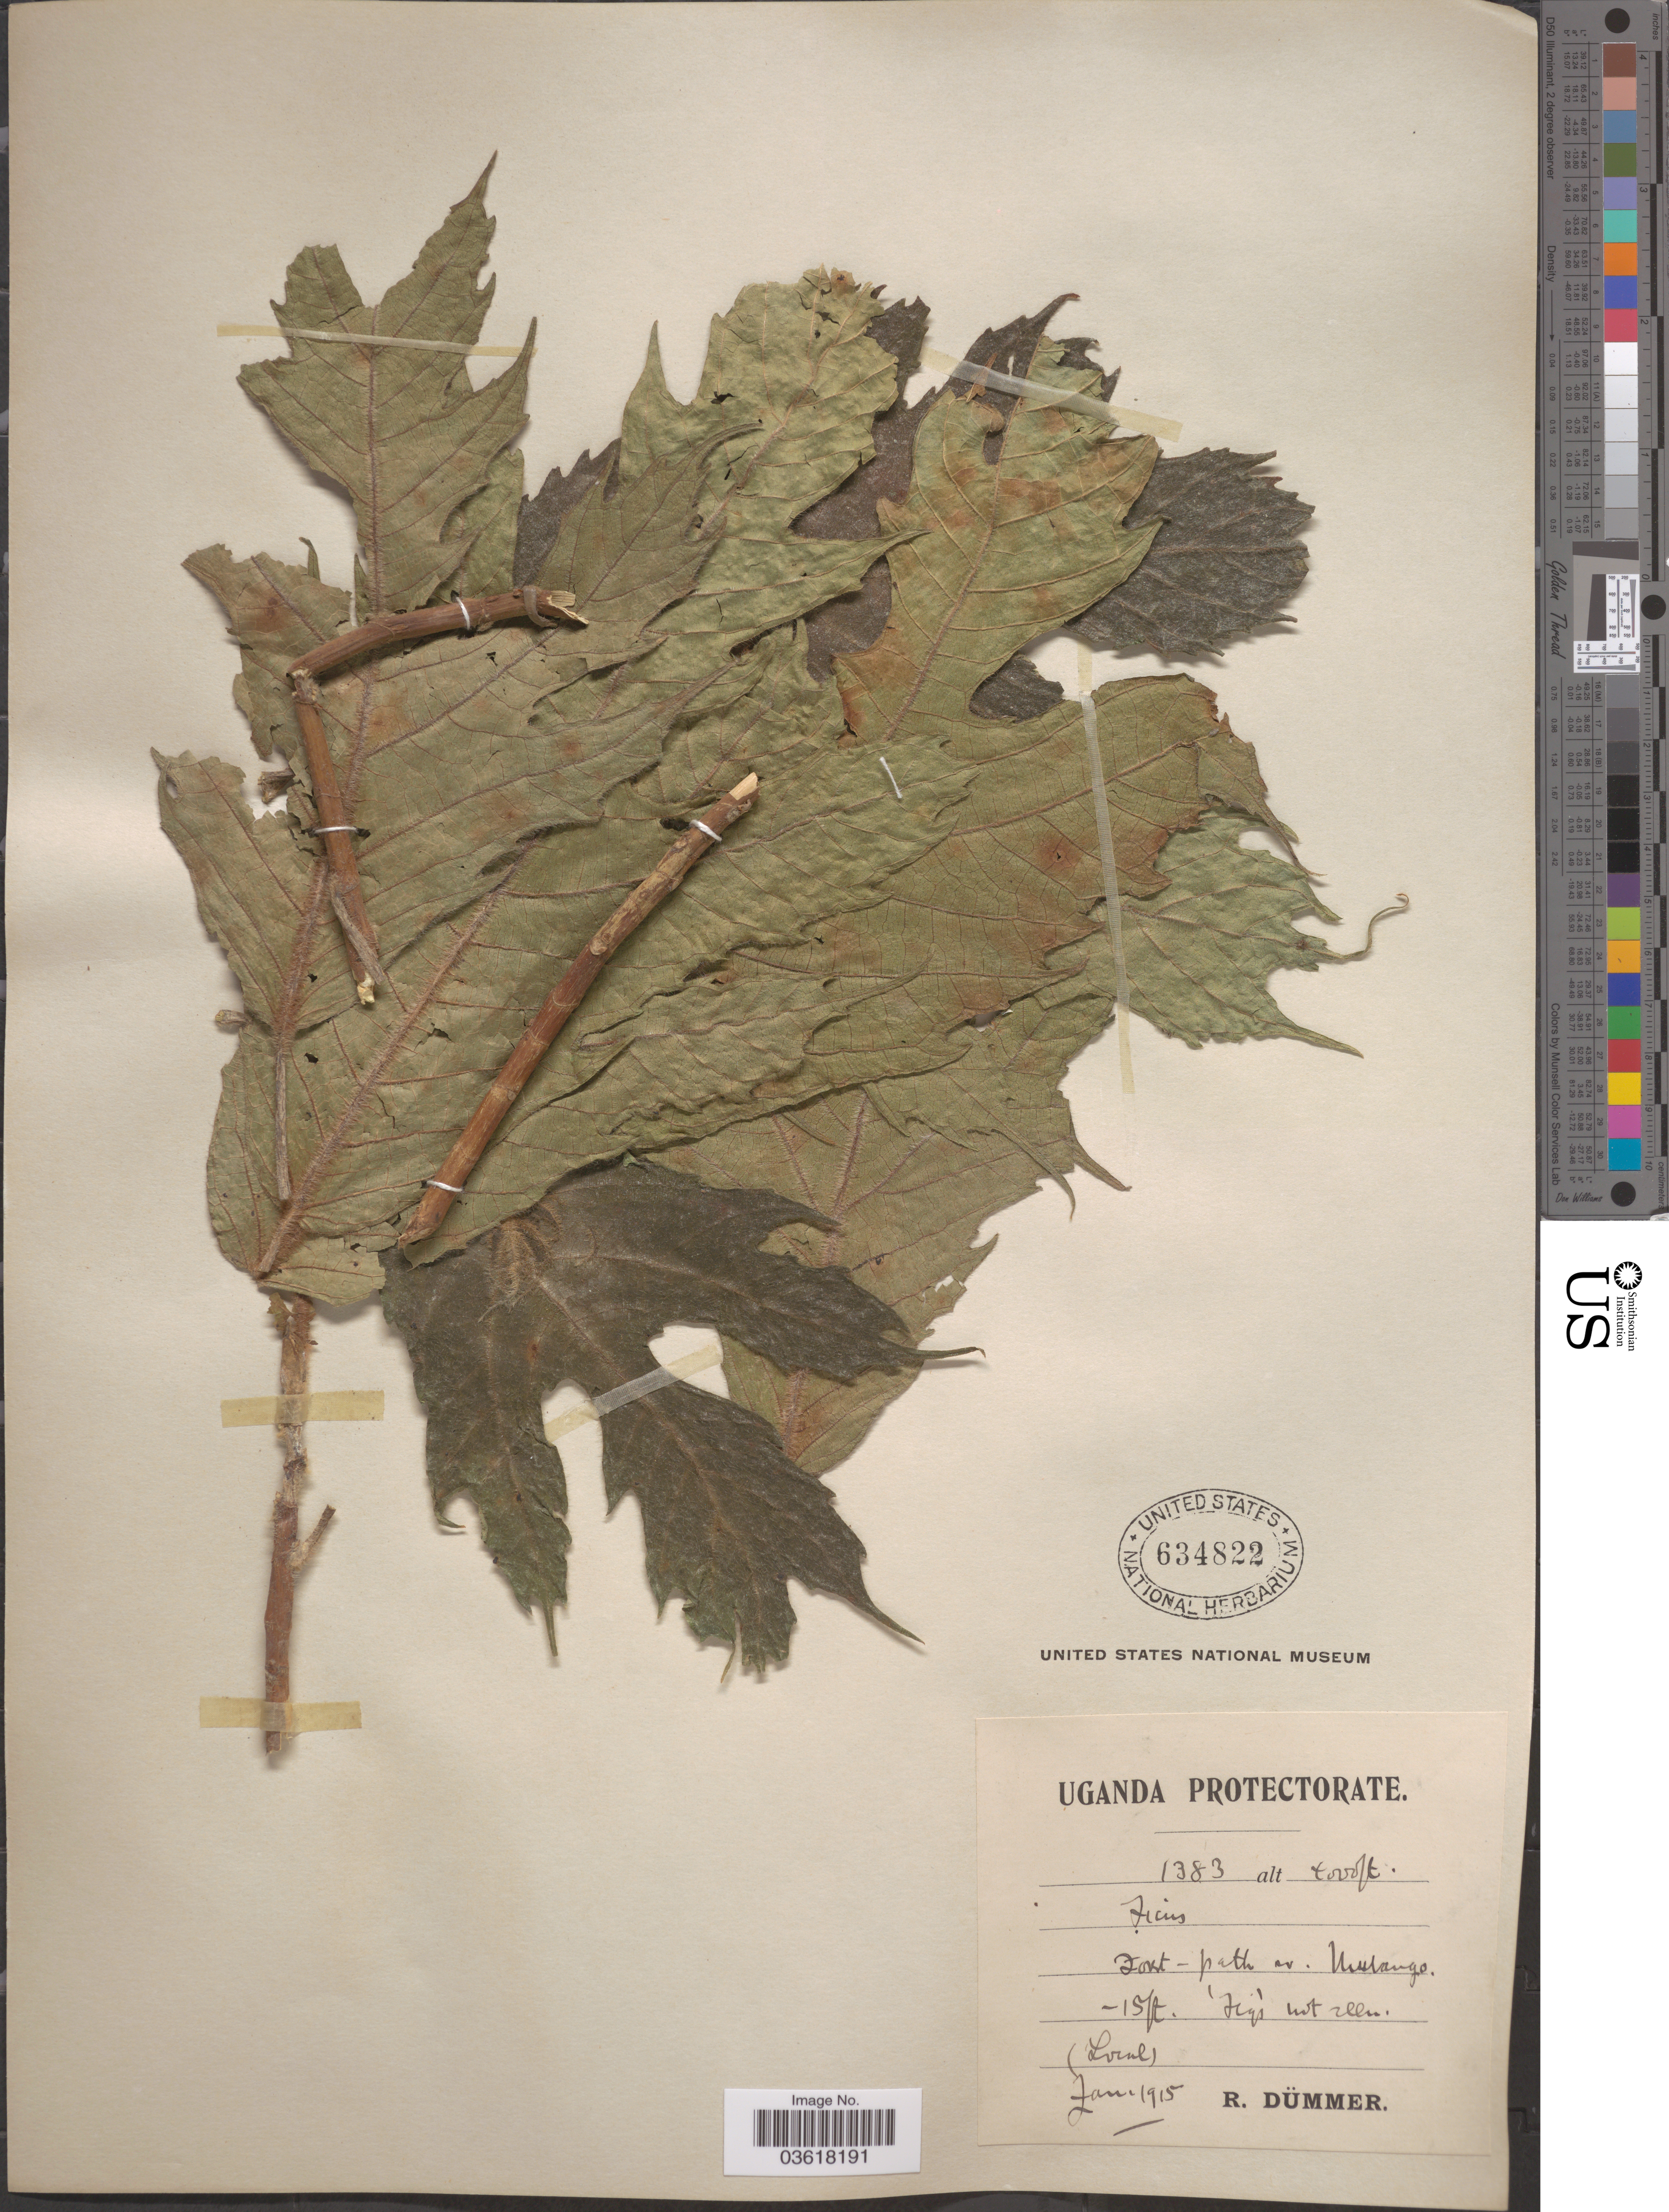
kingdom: Plantae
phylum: Tracheophyta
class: Magnoliopsida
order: Rosales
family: Moraceae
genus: Ficus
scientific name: Ficus sp.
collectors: R. A. Dümmer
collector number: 1383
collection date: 1915-01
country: Uganda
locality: Uganda Protectorate. Forest-path at Mubango*.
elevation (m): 1219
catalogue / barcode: US 634822